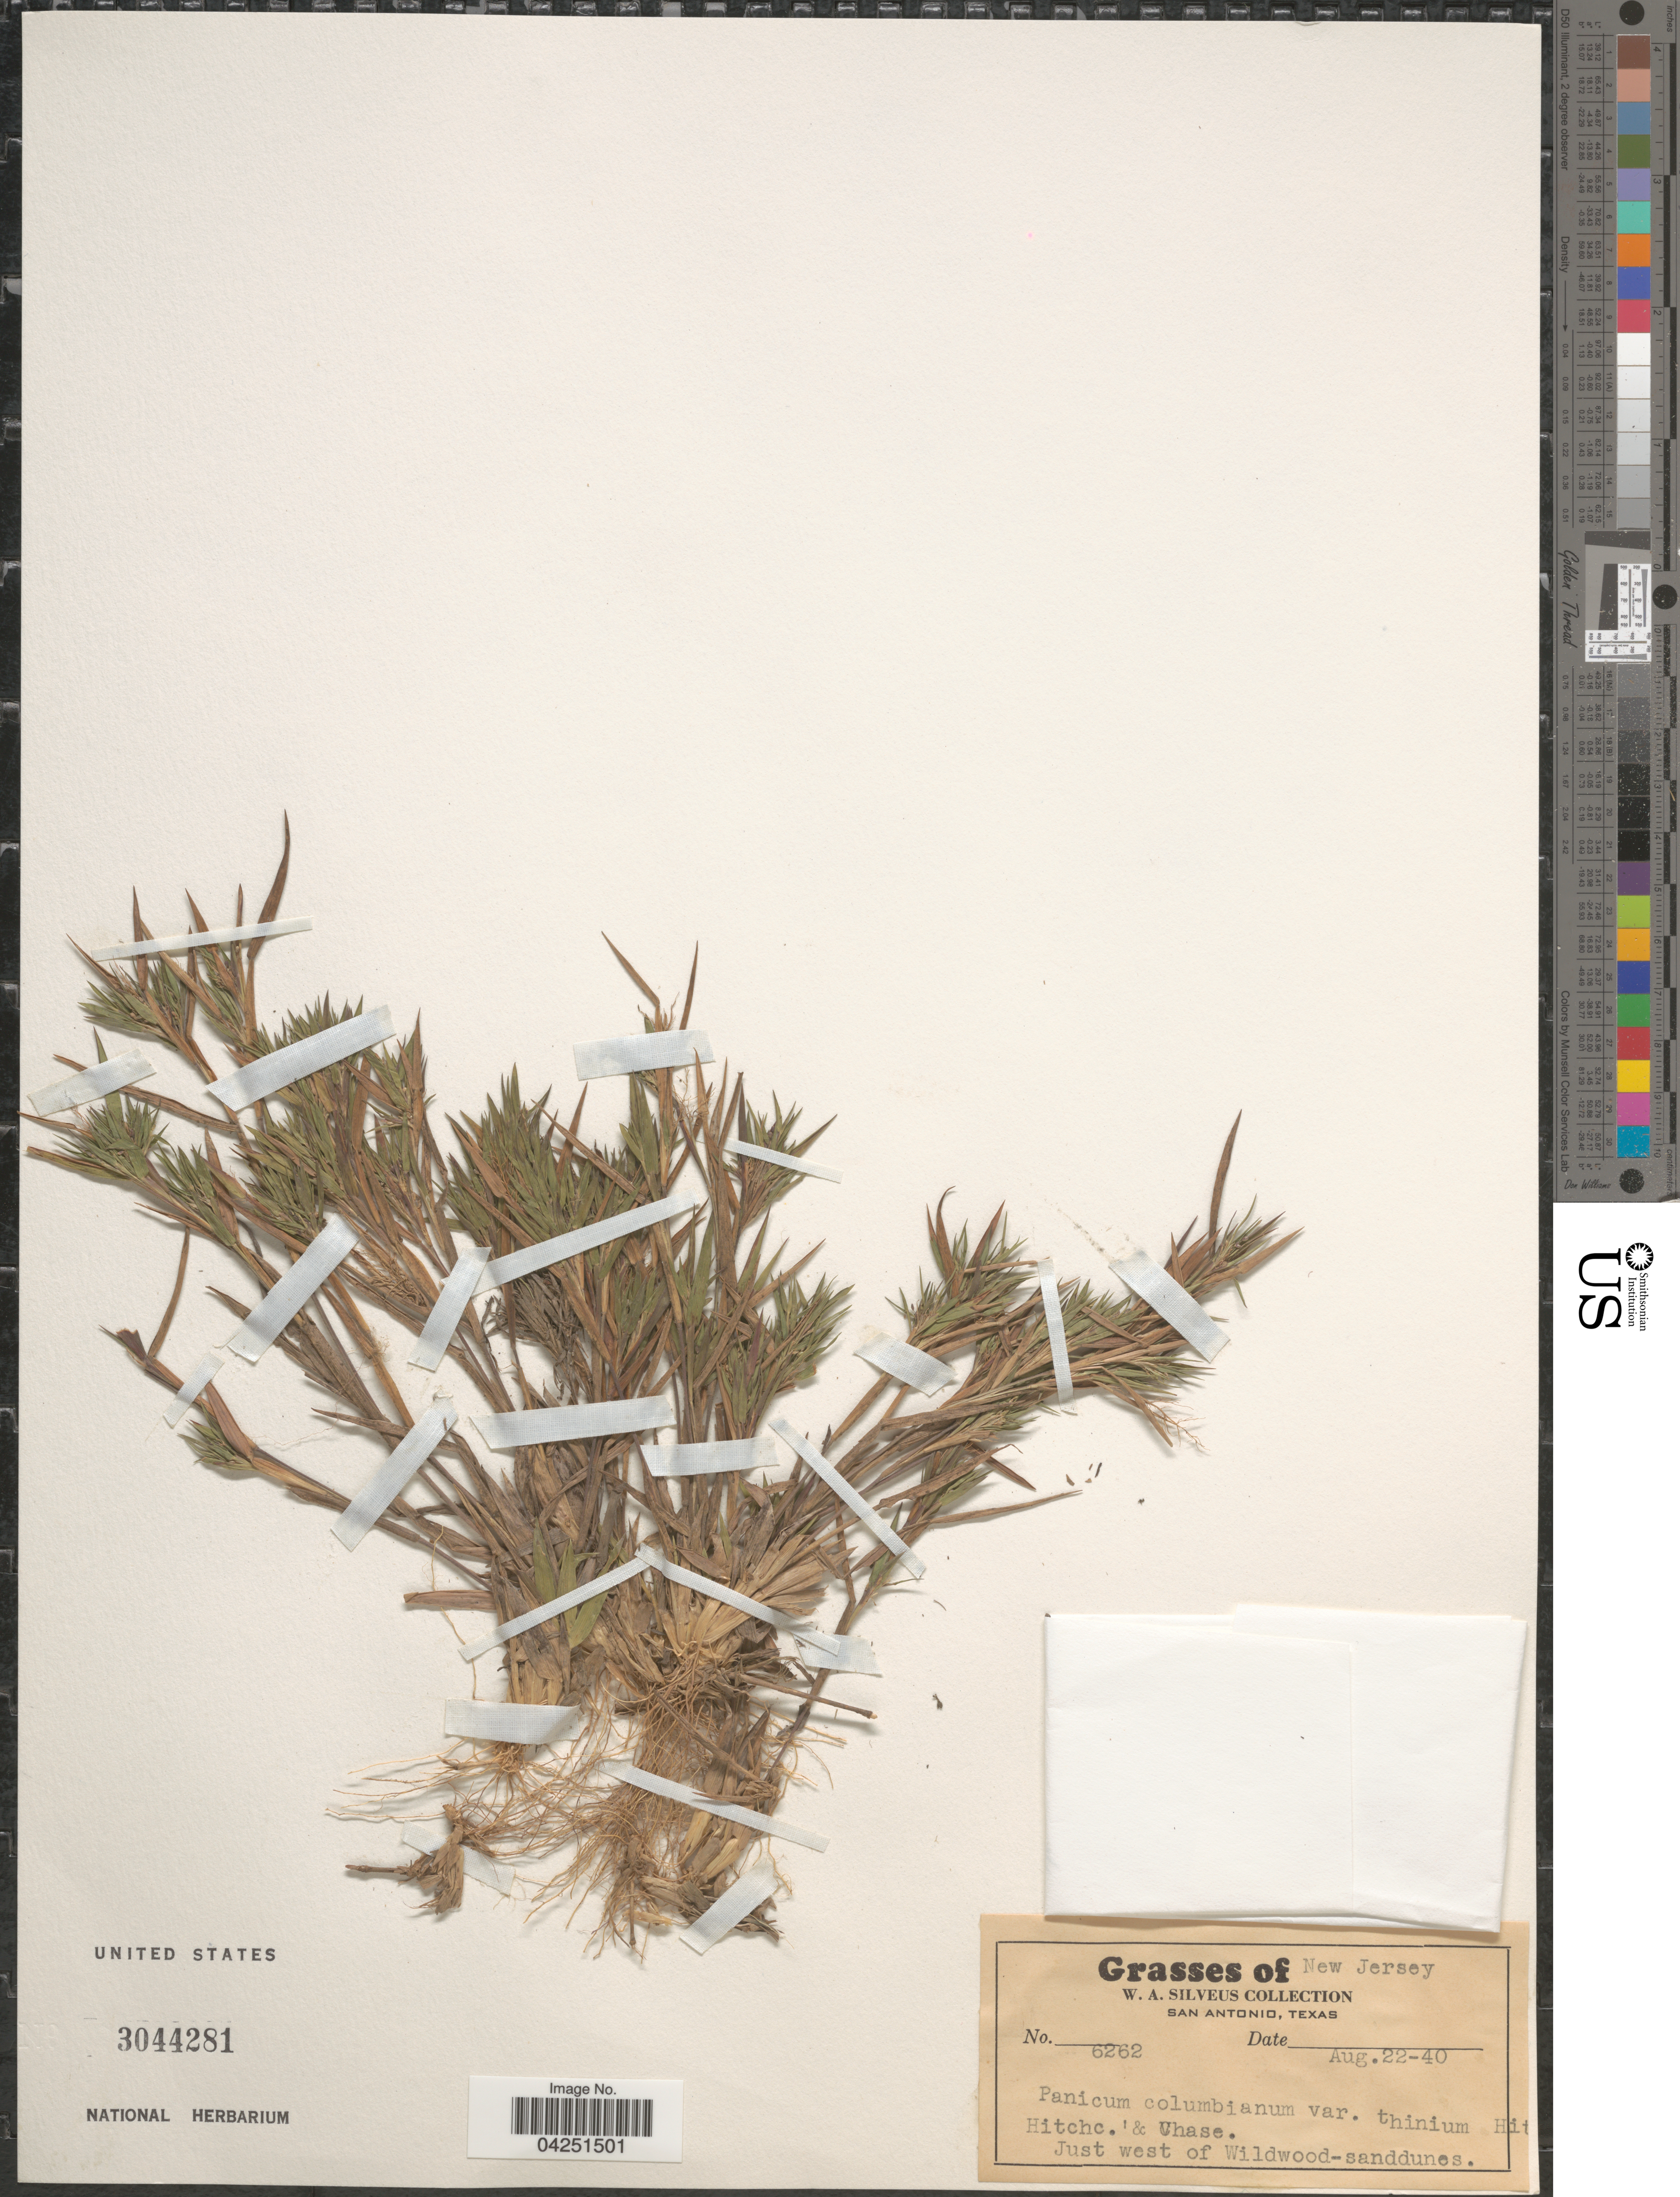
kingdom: Plantae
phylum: Tracheophyta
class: Liliopsida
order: Poales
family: Poaceae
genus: Dichanthelium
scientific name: Dichanthelium acuminatum var. acuminatum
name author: (Sw.) Gould & C.A. Clark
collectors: W. Silveus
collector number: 6262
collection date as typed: Transcribed d/m/y: 22/8/40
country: United States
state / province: New Jersey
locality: Just west of Wildwood-sanddunes.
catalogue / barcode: US 3044281